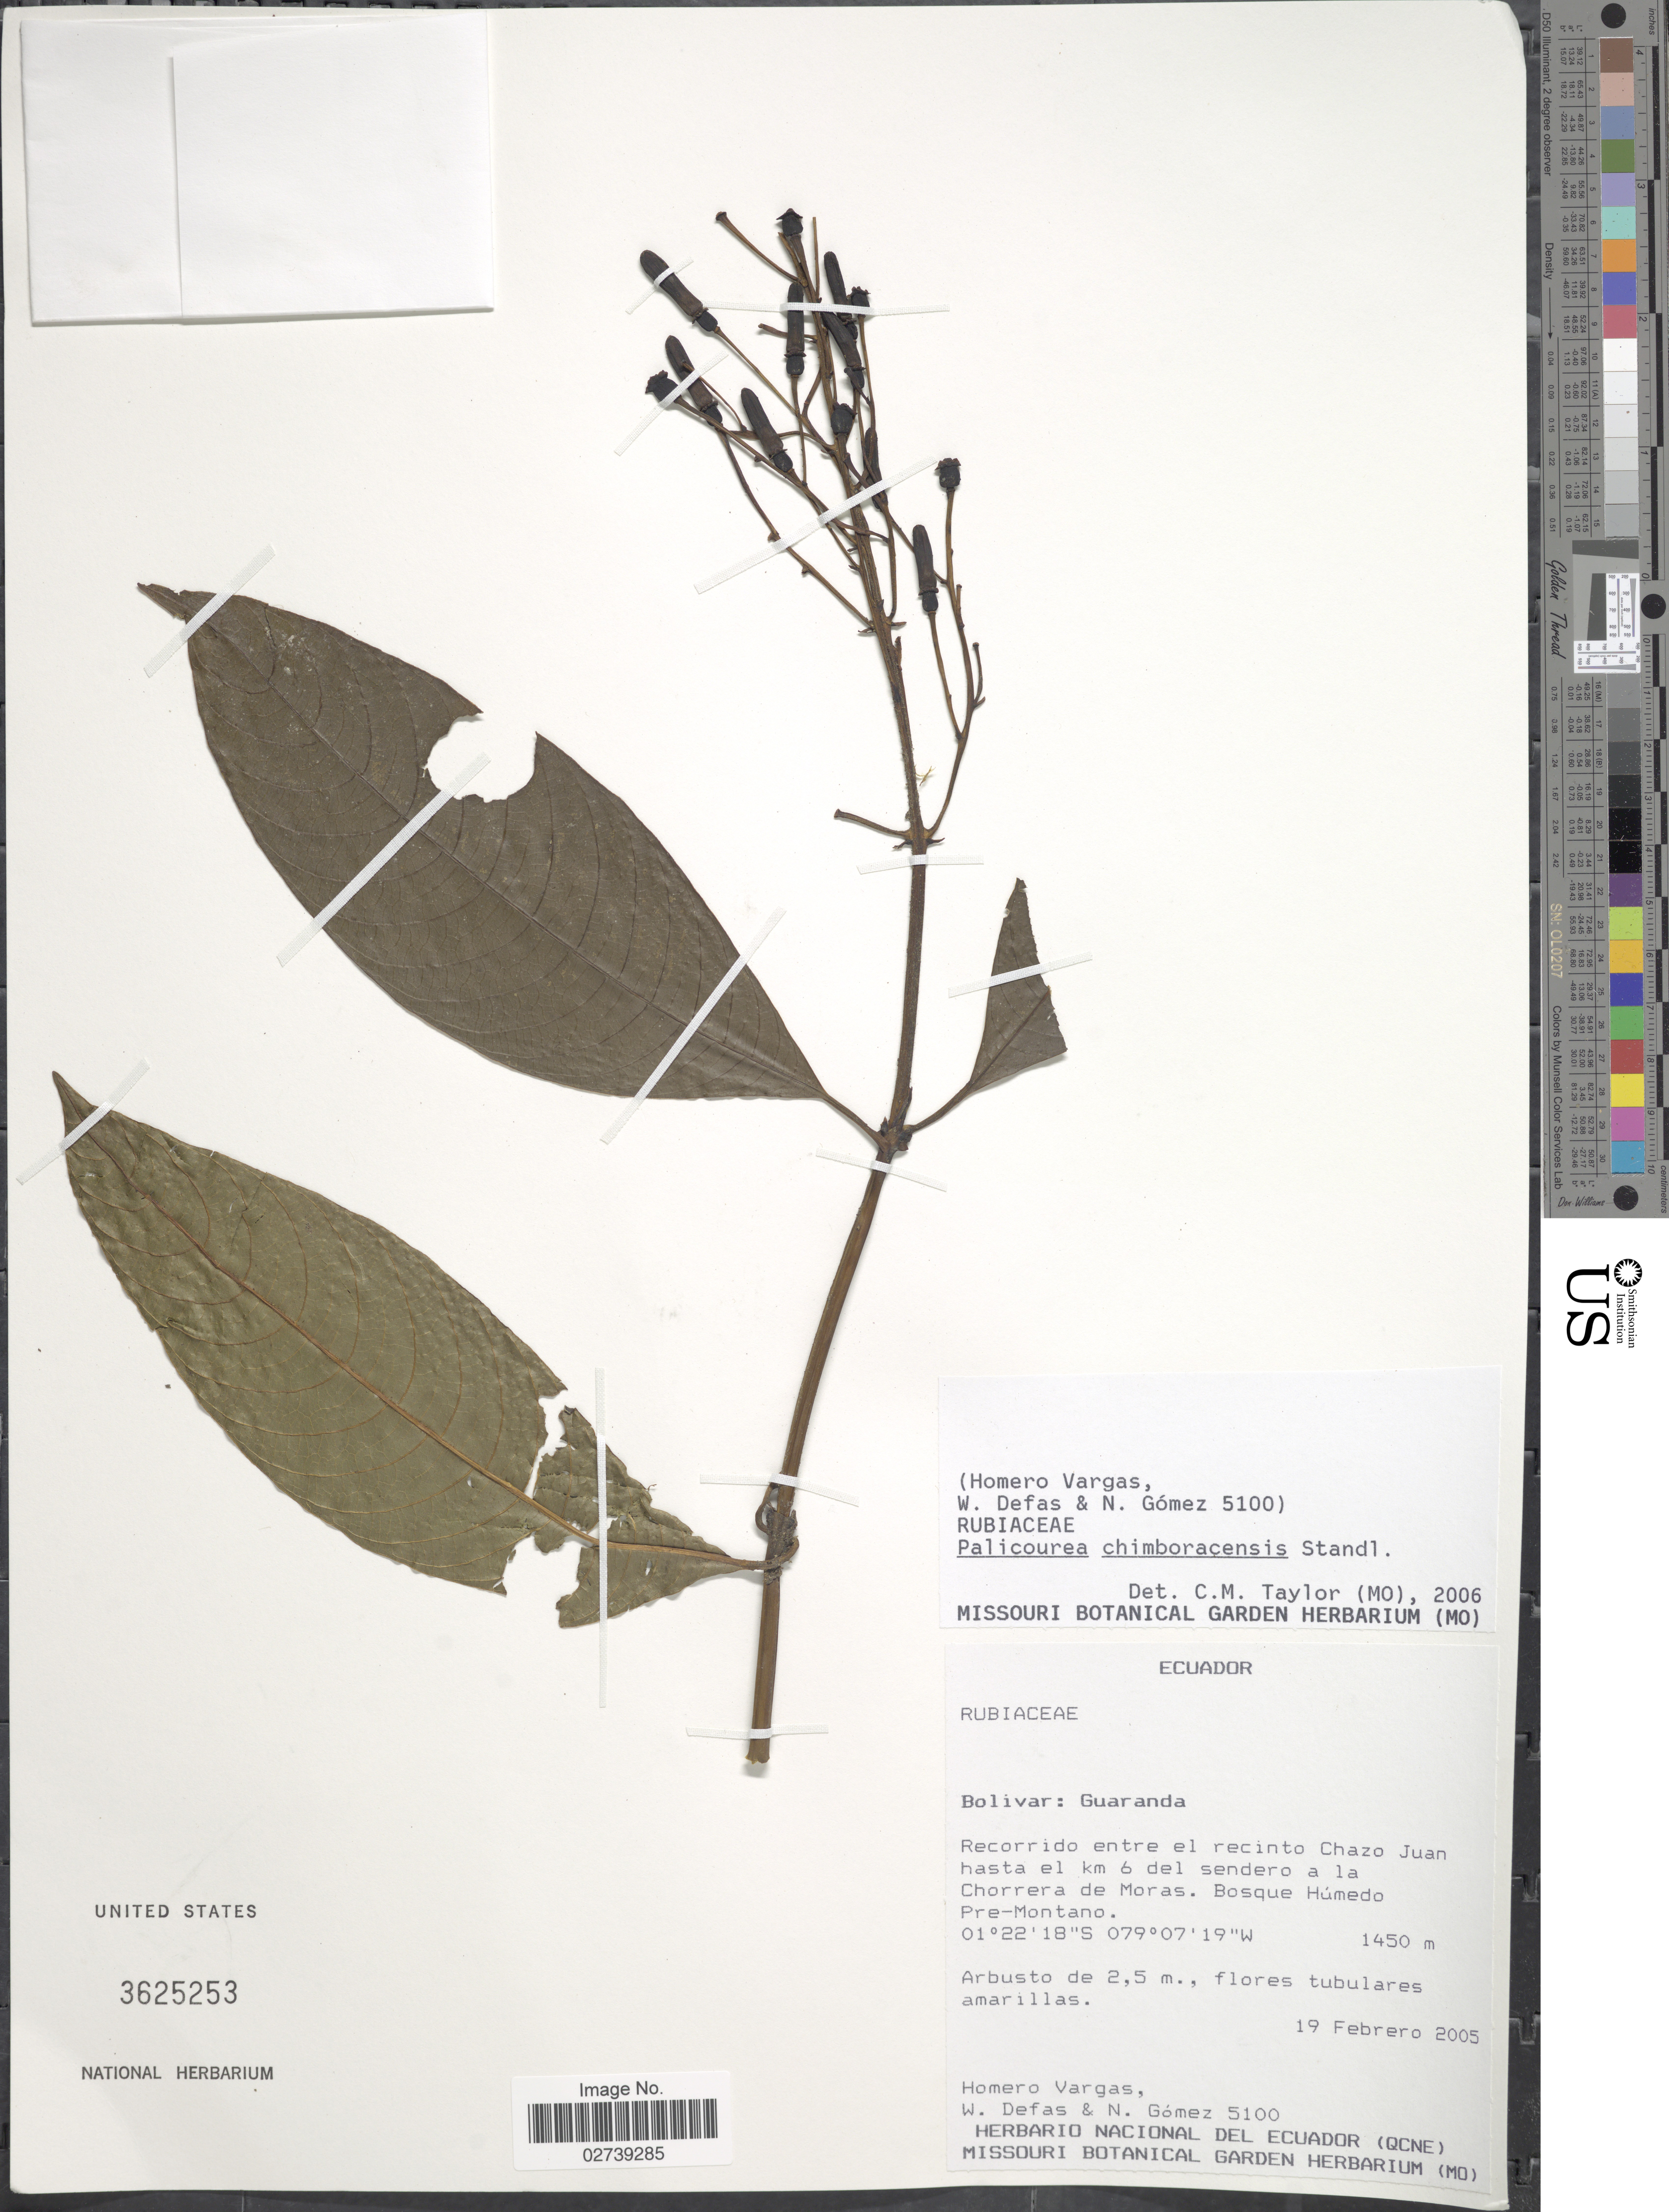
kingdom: Plantae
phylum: Tracheophyta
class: Magnoliopsida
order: Gentianales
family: Rubiaceae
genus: Palicourea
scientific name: Palicourea chimboracensis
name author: Standl.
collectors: H. Vargas, W. Defas & N. Gómez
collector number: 5100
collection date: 2005-02-19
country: Ecuador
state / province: Bolívar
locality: Guaranda, Recorrido entre el recinto Chazo Juan hasta el km 6 del sendero a la Chorrera de Moras.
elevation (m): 1450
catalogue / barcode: US 3625253